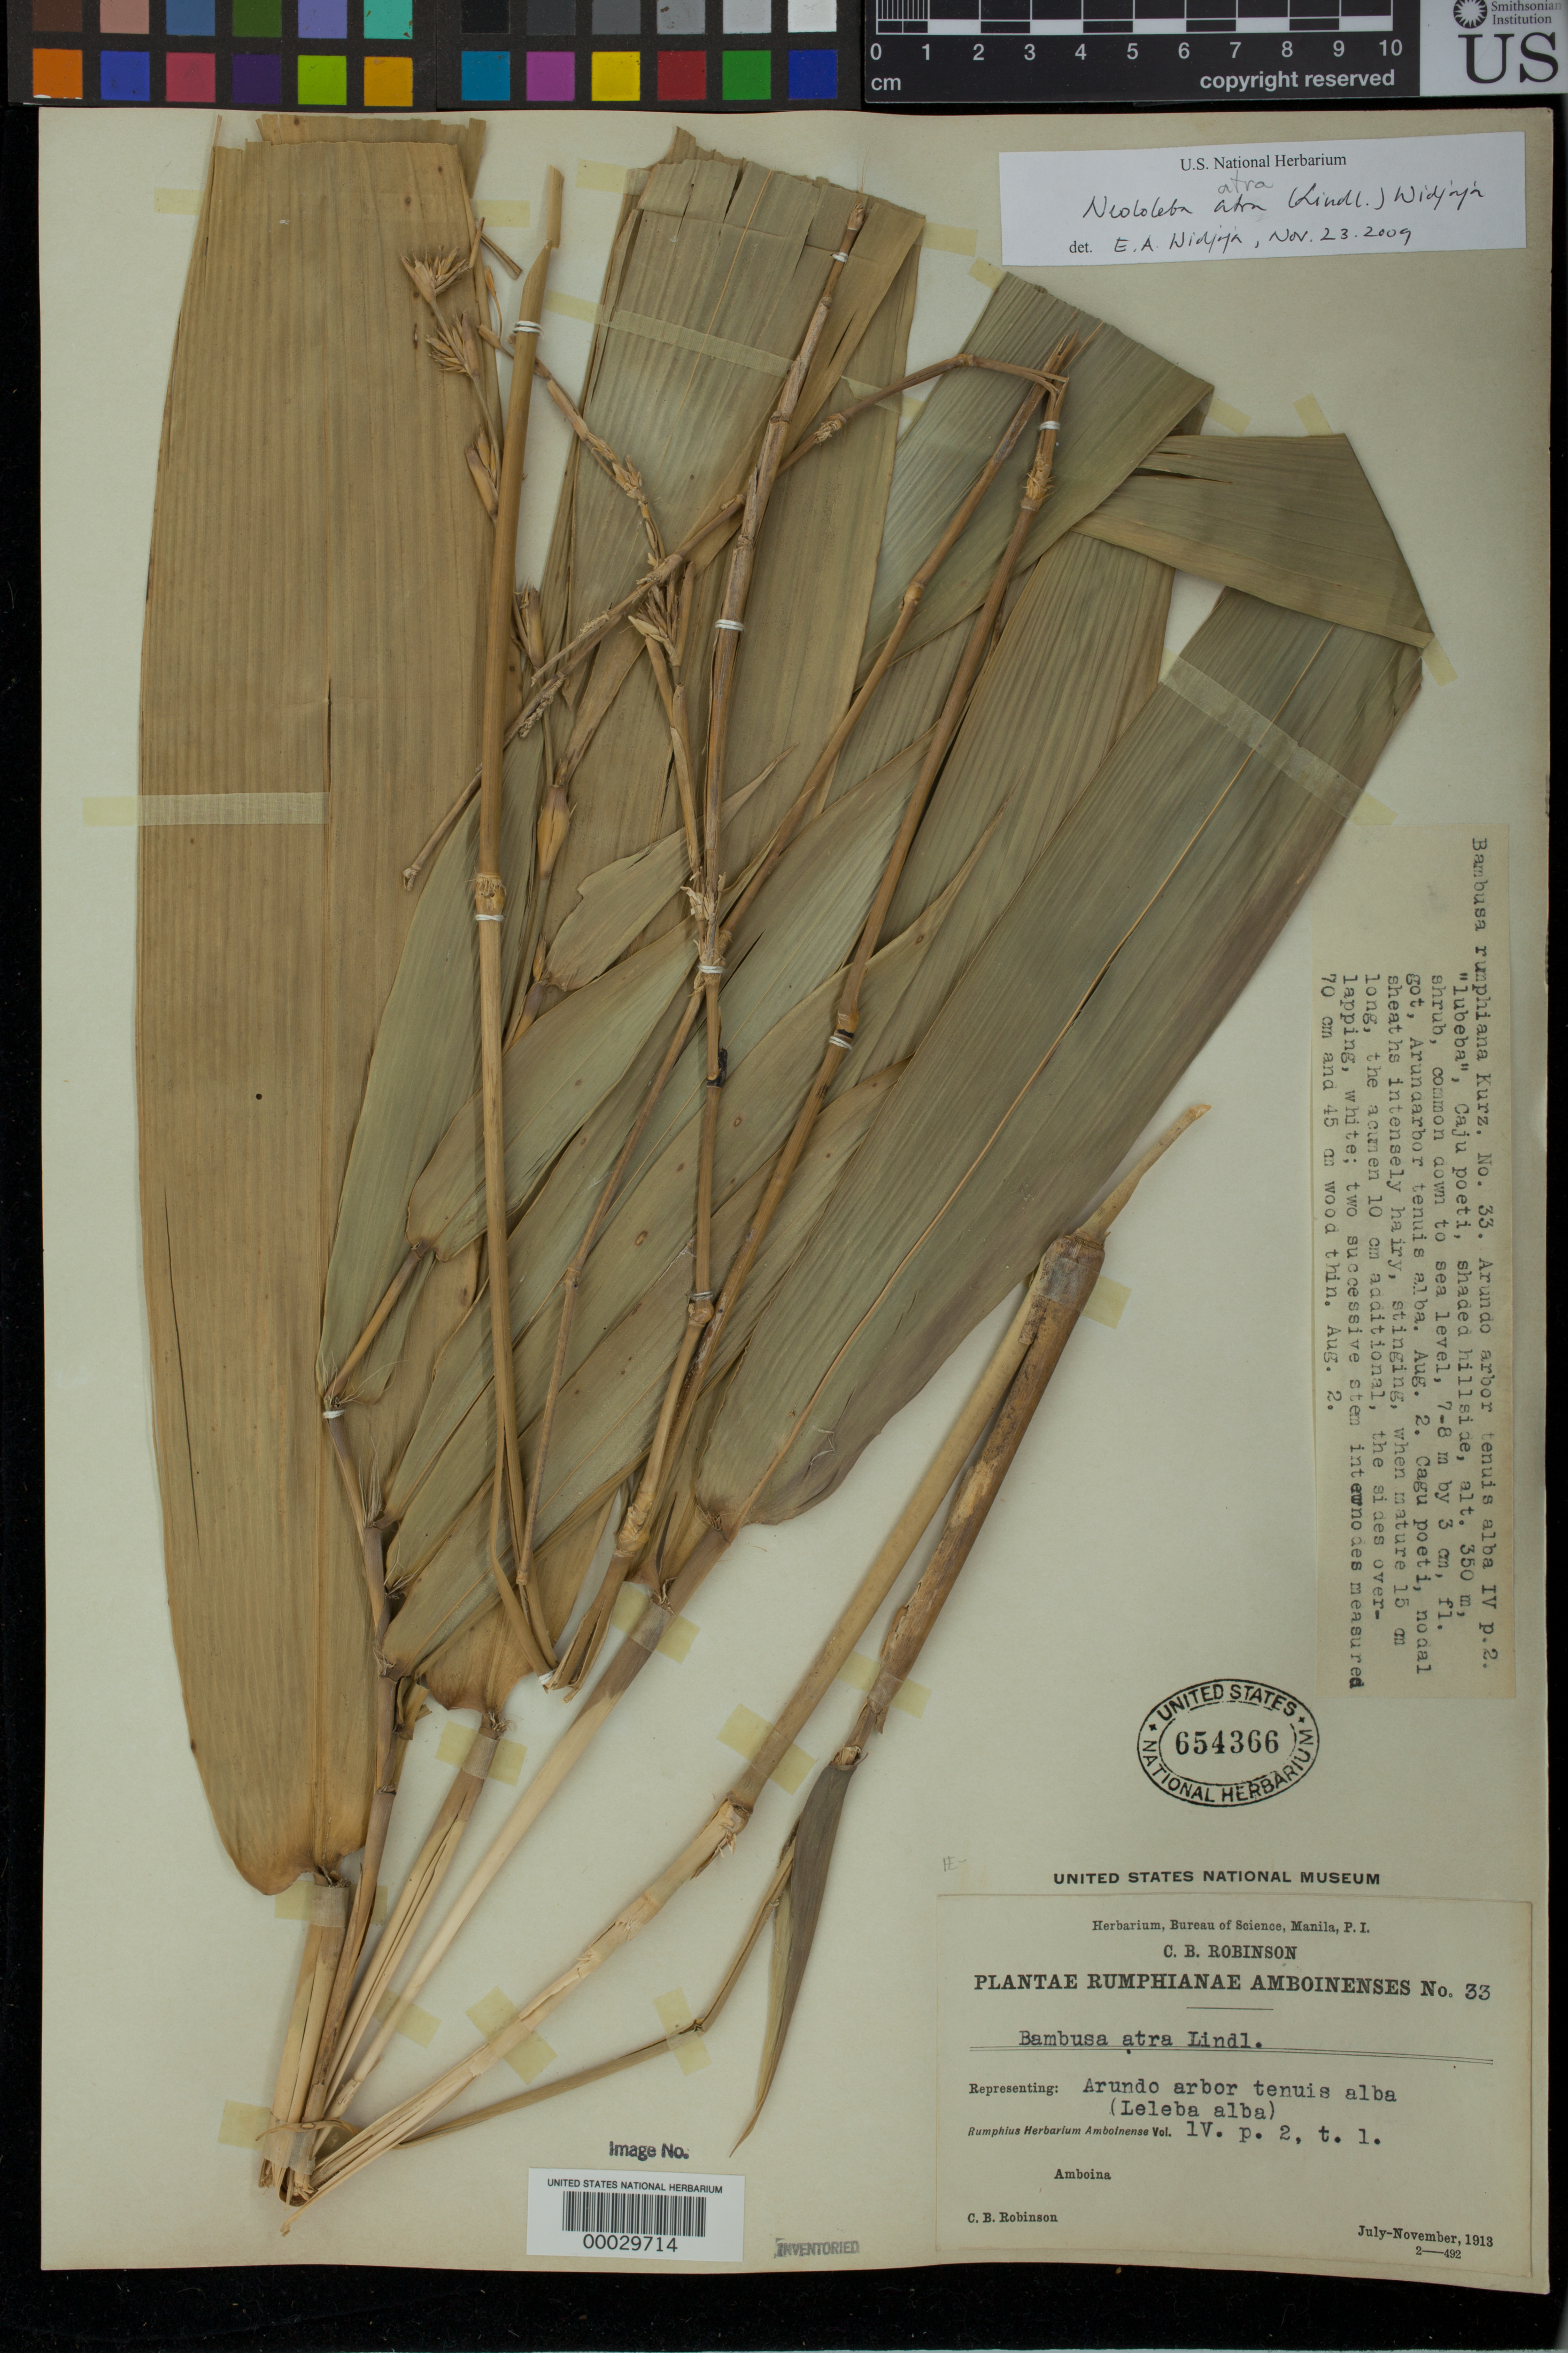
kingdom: Plantae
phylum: Tracheophyta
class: Liliopsida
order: Poales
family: Poaceae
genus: Bambusa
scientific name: Bambusa atra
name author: Lindl.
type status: Isoepitype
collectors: C. Robinson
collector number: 33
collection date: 1913-08-02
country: Indonesia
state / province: Maluku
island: Amboina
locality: Amboina, Cagu poeti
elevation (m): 350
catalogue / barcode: US 654366